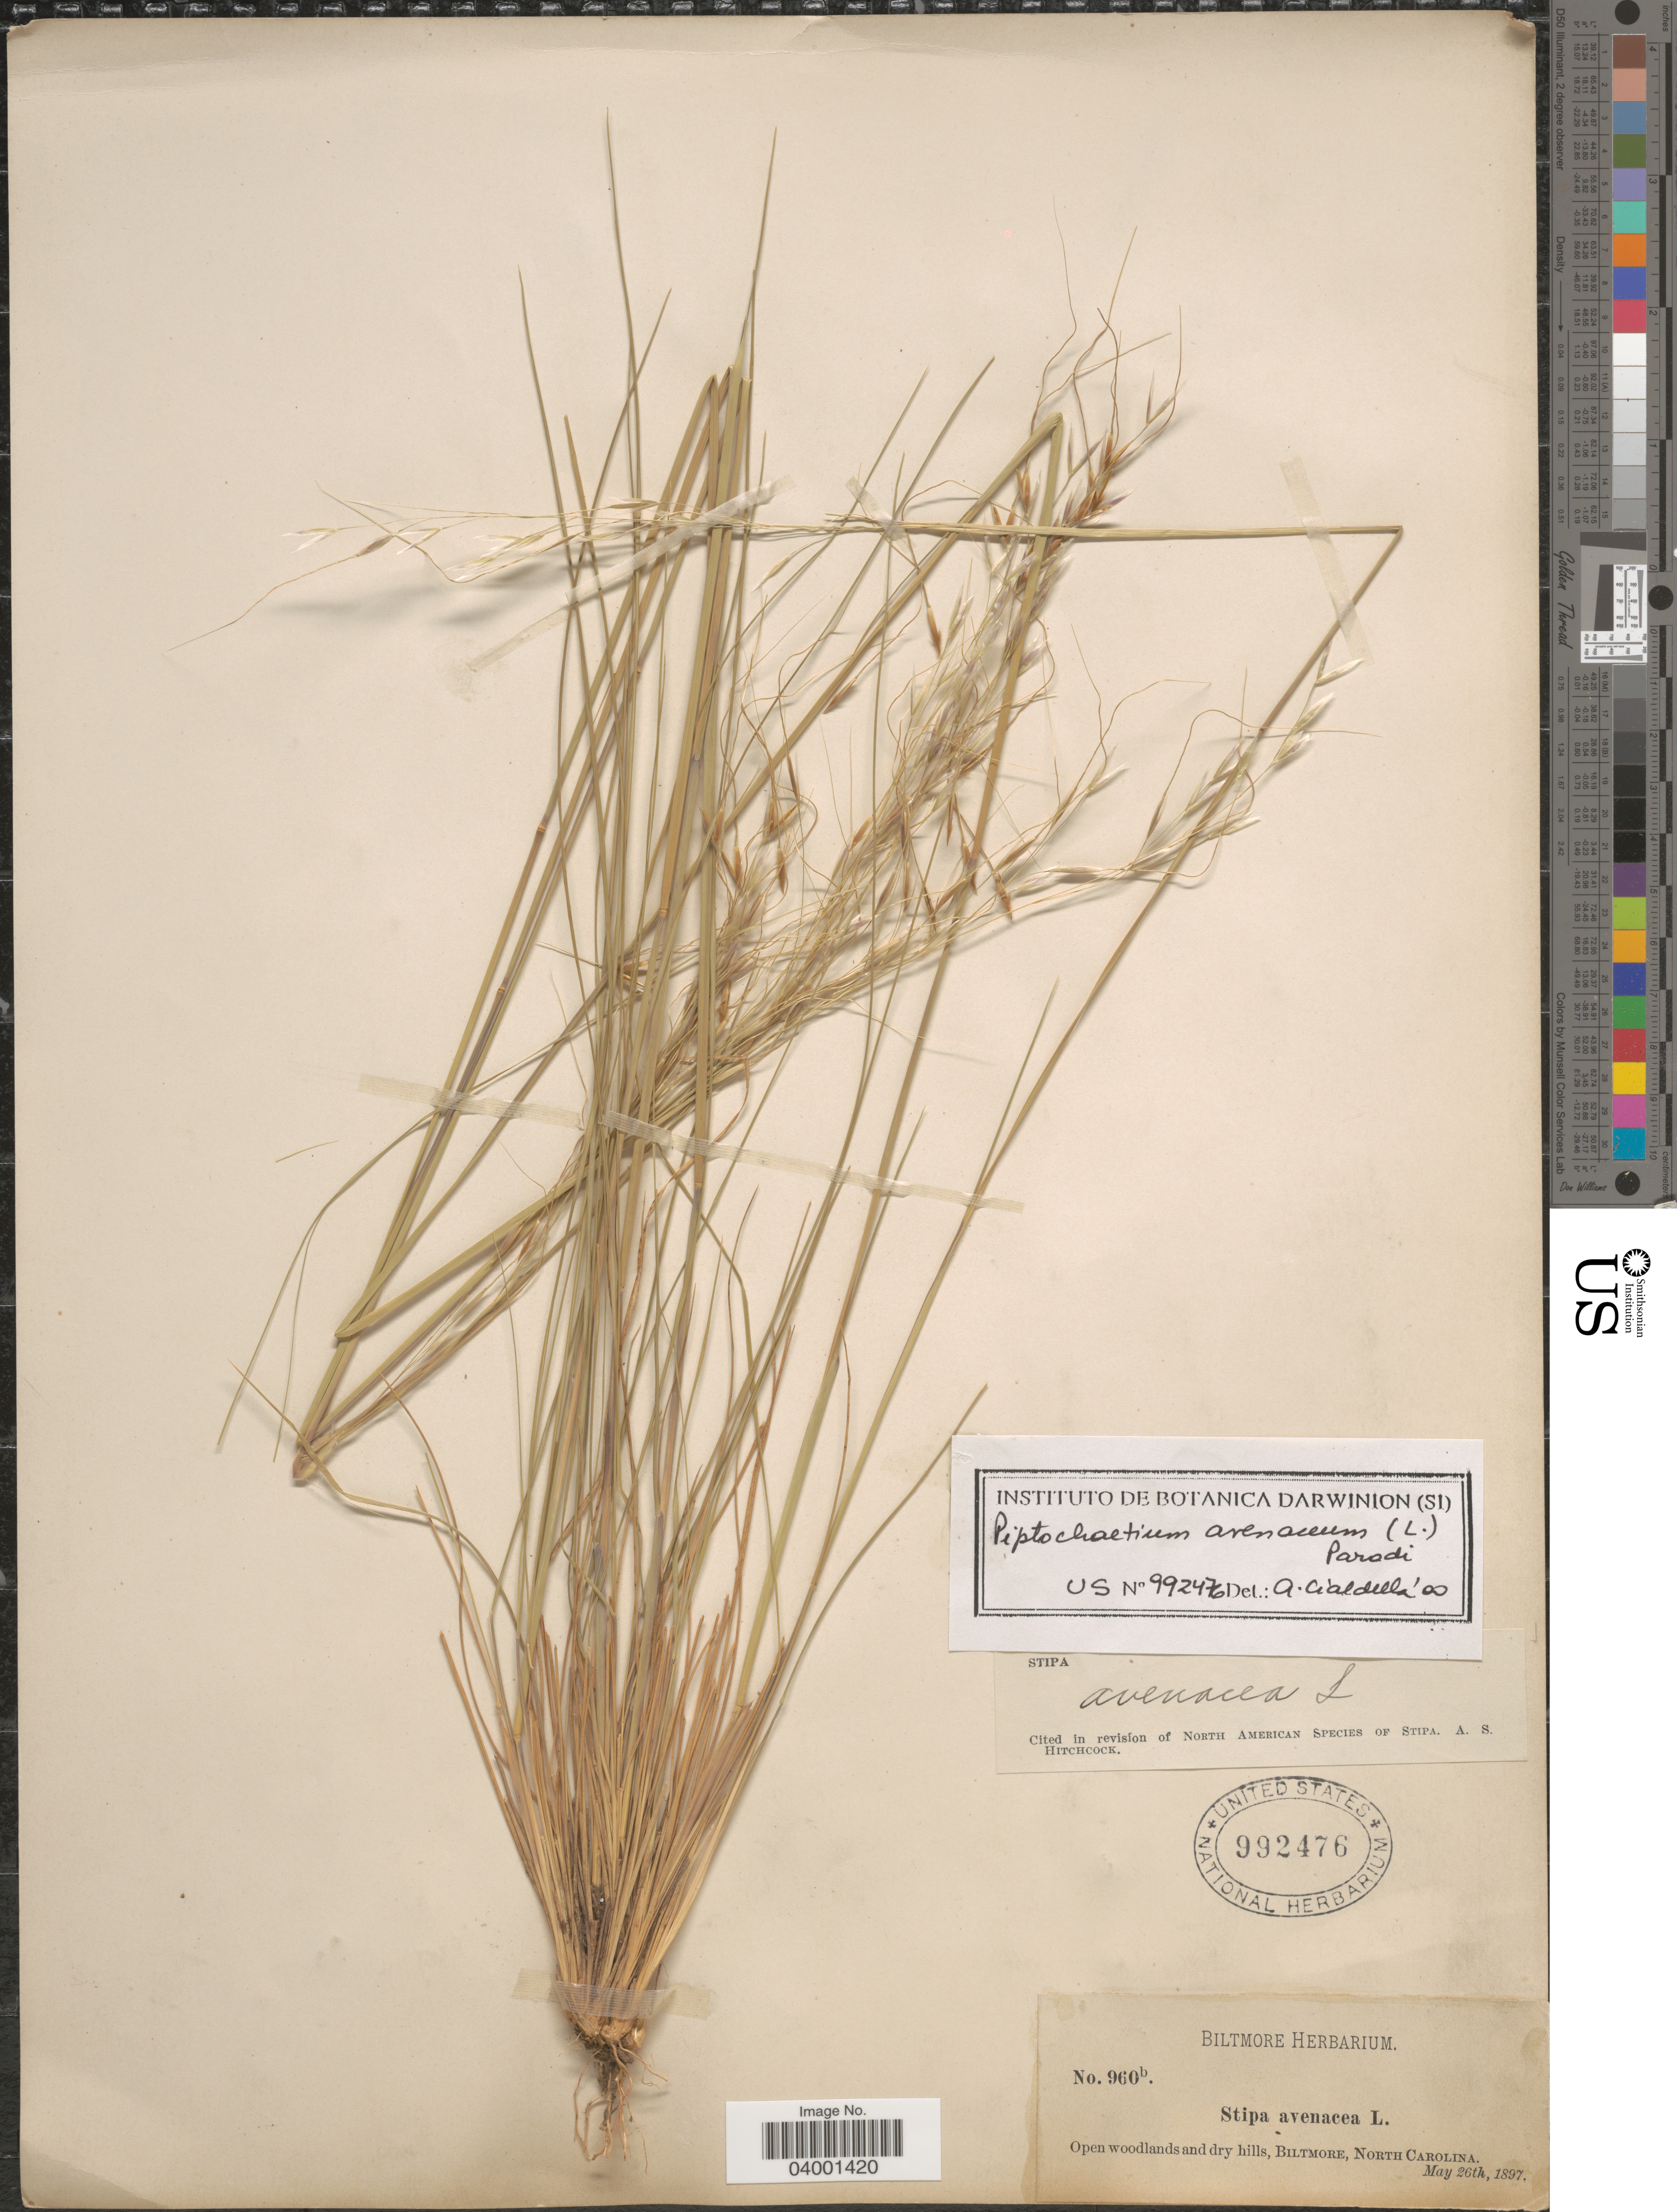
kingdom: Plantae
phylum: Tracheophyta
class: Liliopsida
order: Poales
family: Poaceae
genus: Piptochaetium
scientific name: Piptochaetium avenaceum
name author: (L.) Parodi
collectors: ex herb. Biltmore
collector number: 960b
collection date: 1897-05-26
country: United States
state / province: North Carolina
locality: Biltmore.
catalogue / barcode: US 992476